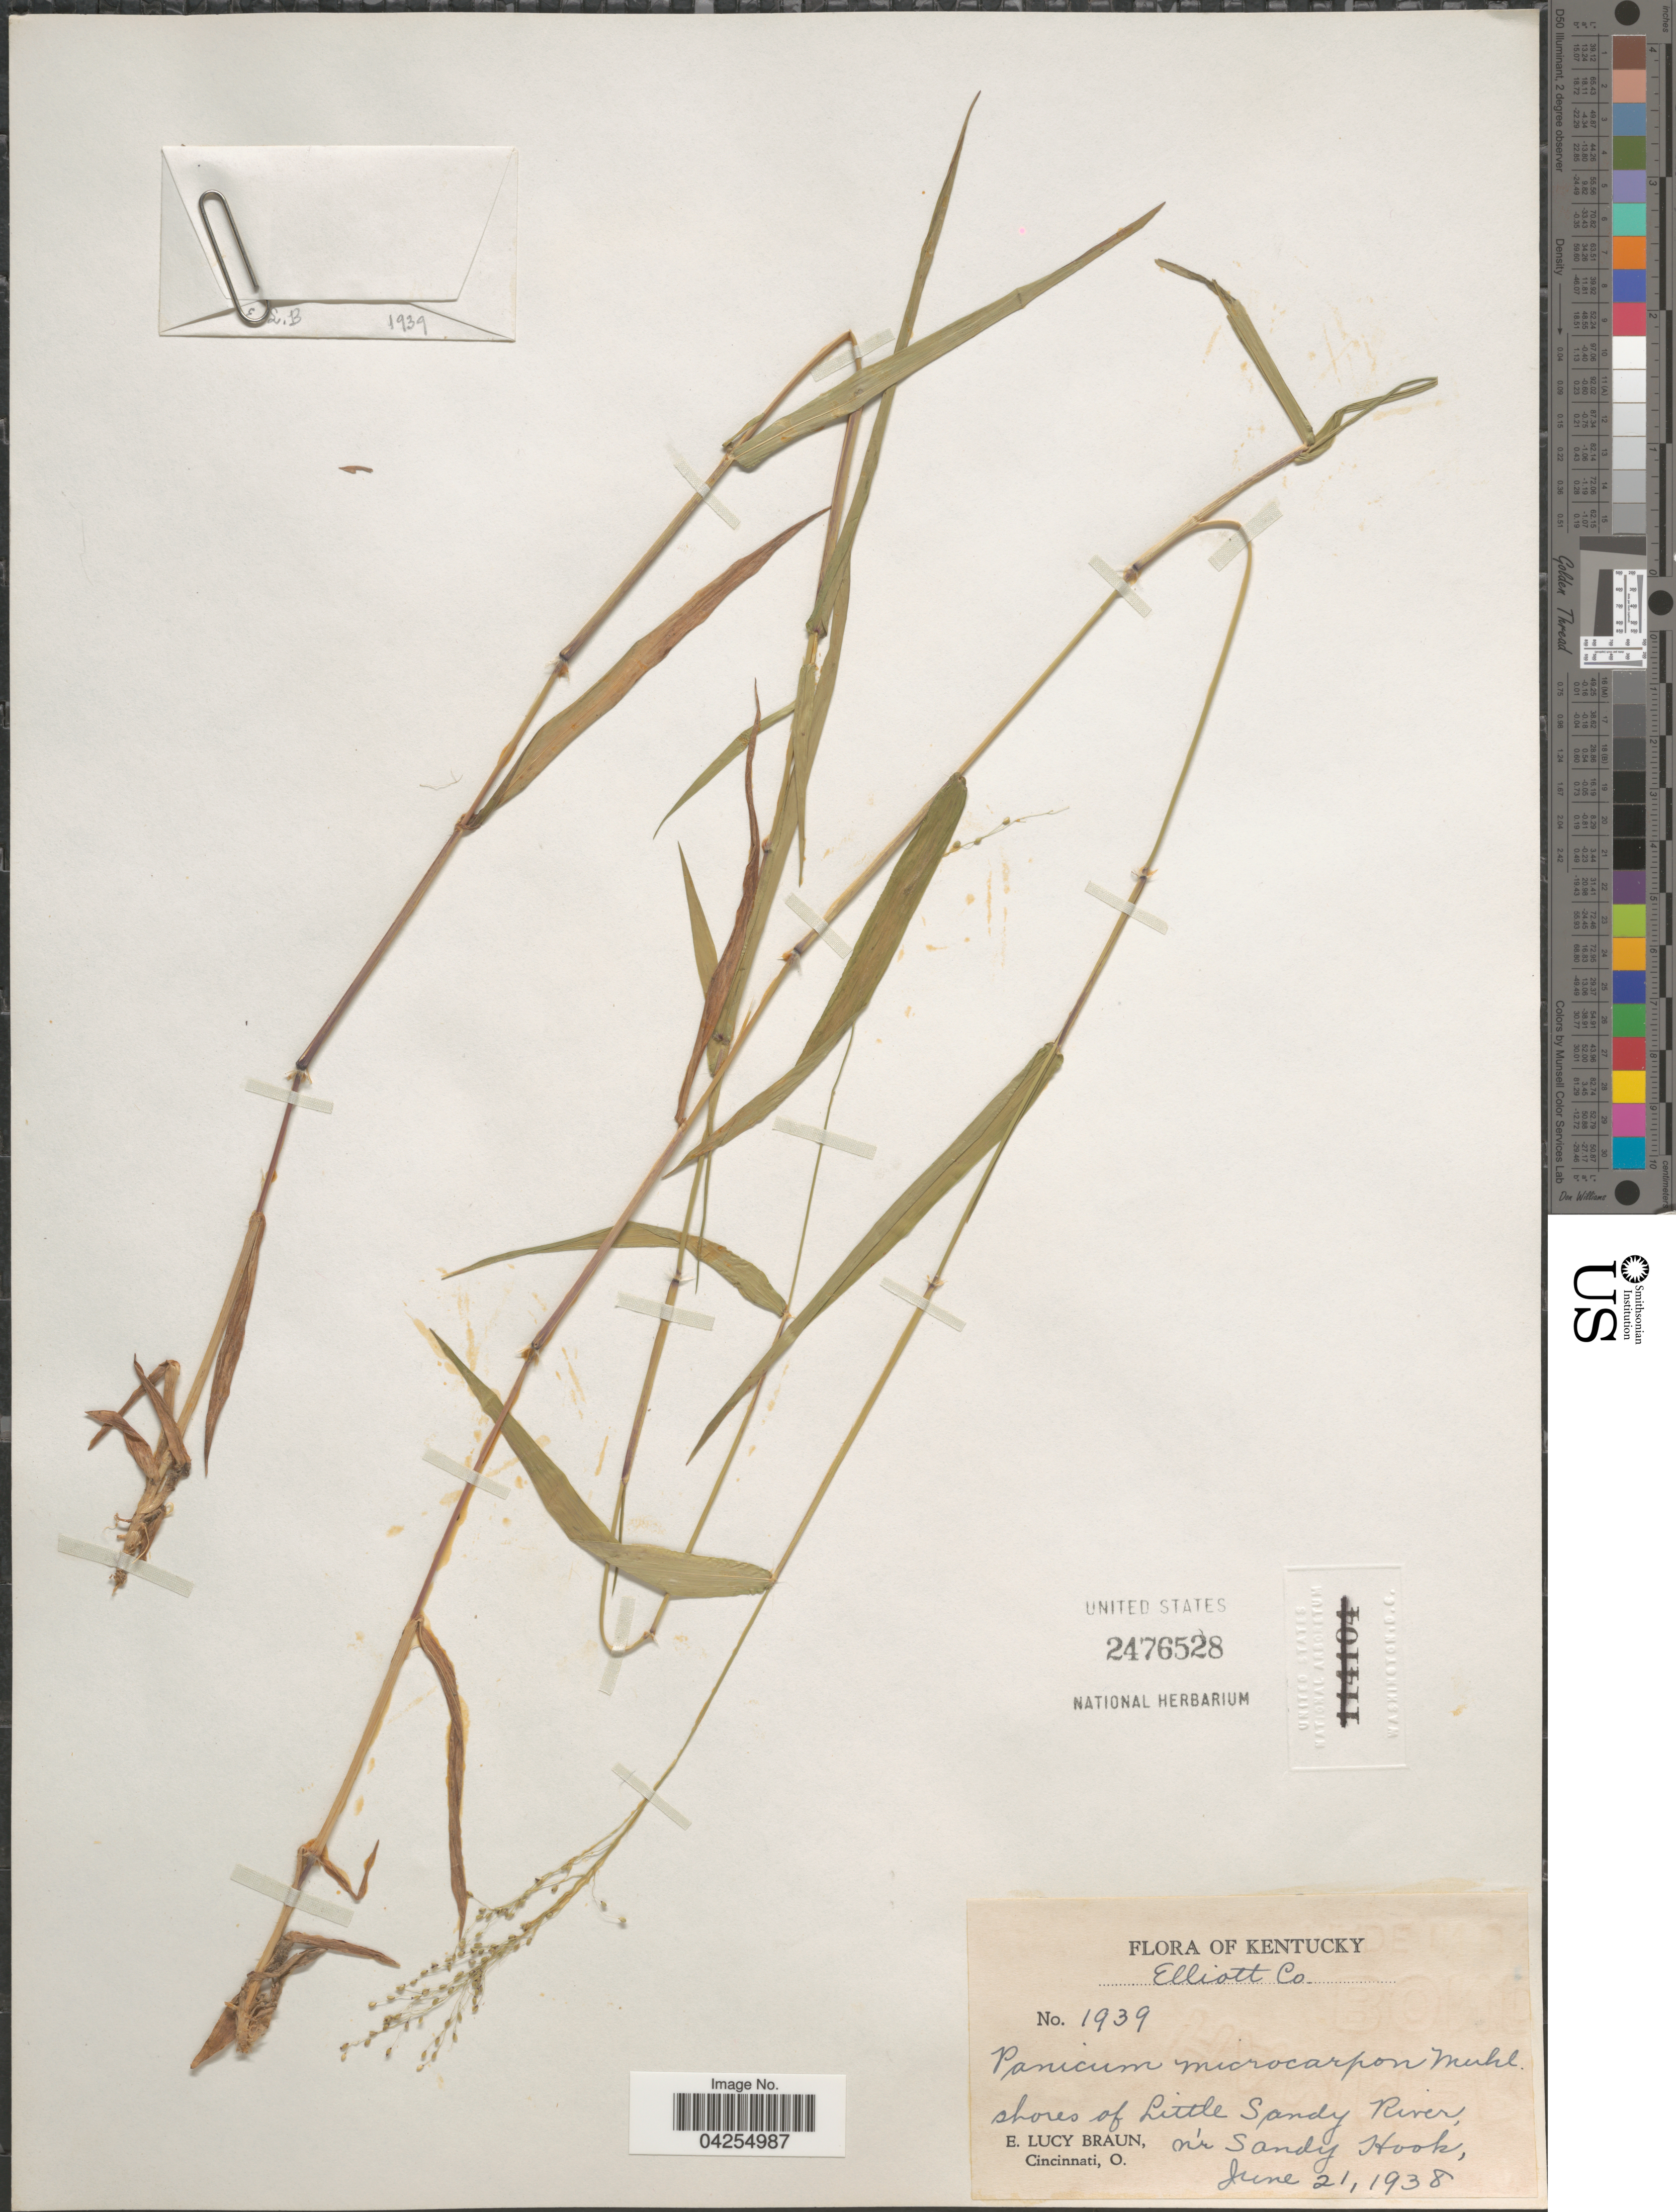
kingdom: Plantae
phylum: Tracheophyta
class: Liliopsida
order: Poales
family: Poaceae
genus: Dichanthelium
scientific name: Dichanthelium dichotomum var. dichotomum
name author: (L.) Gould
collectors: E. L. Braun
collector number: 1939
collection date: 1938-06-21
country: United States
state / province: Kentucky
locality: Elliott Co. Shores of Little Sandy River, nr Sandy Hook.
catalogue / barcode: US 2476528